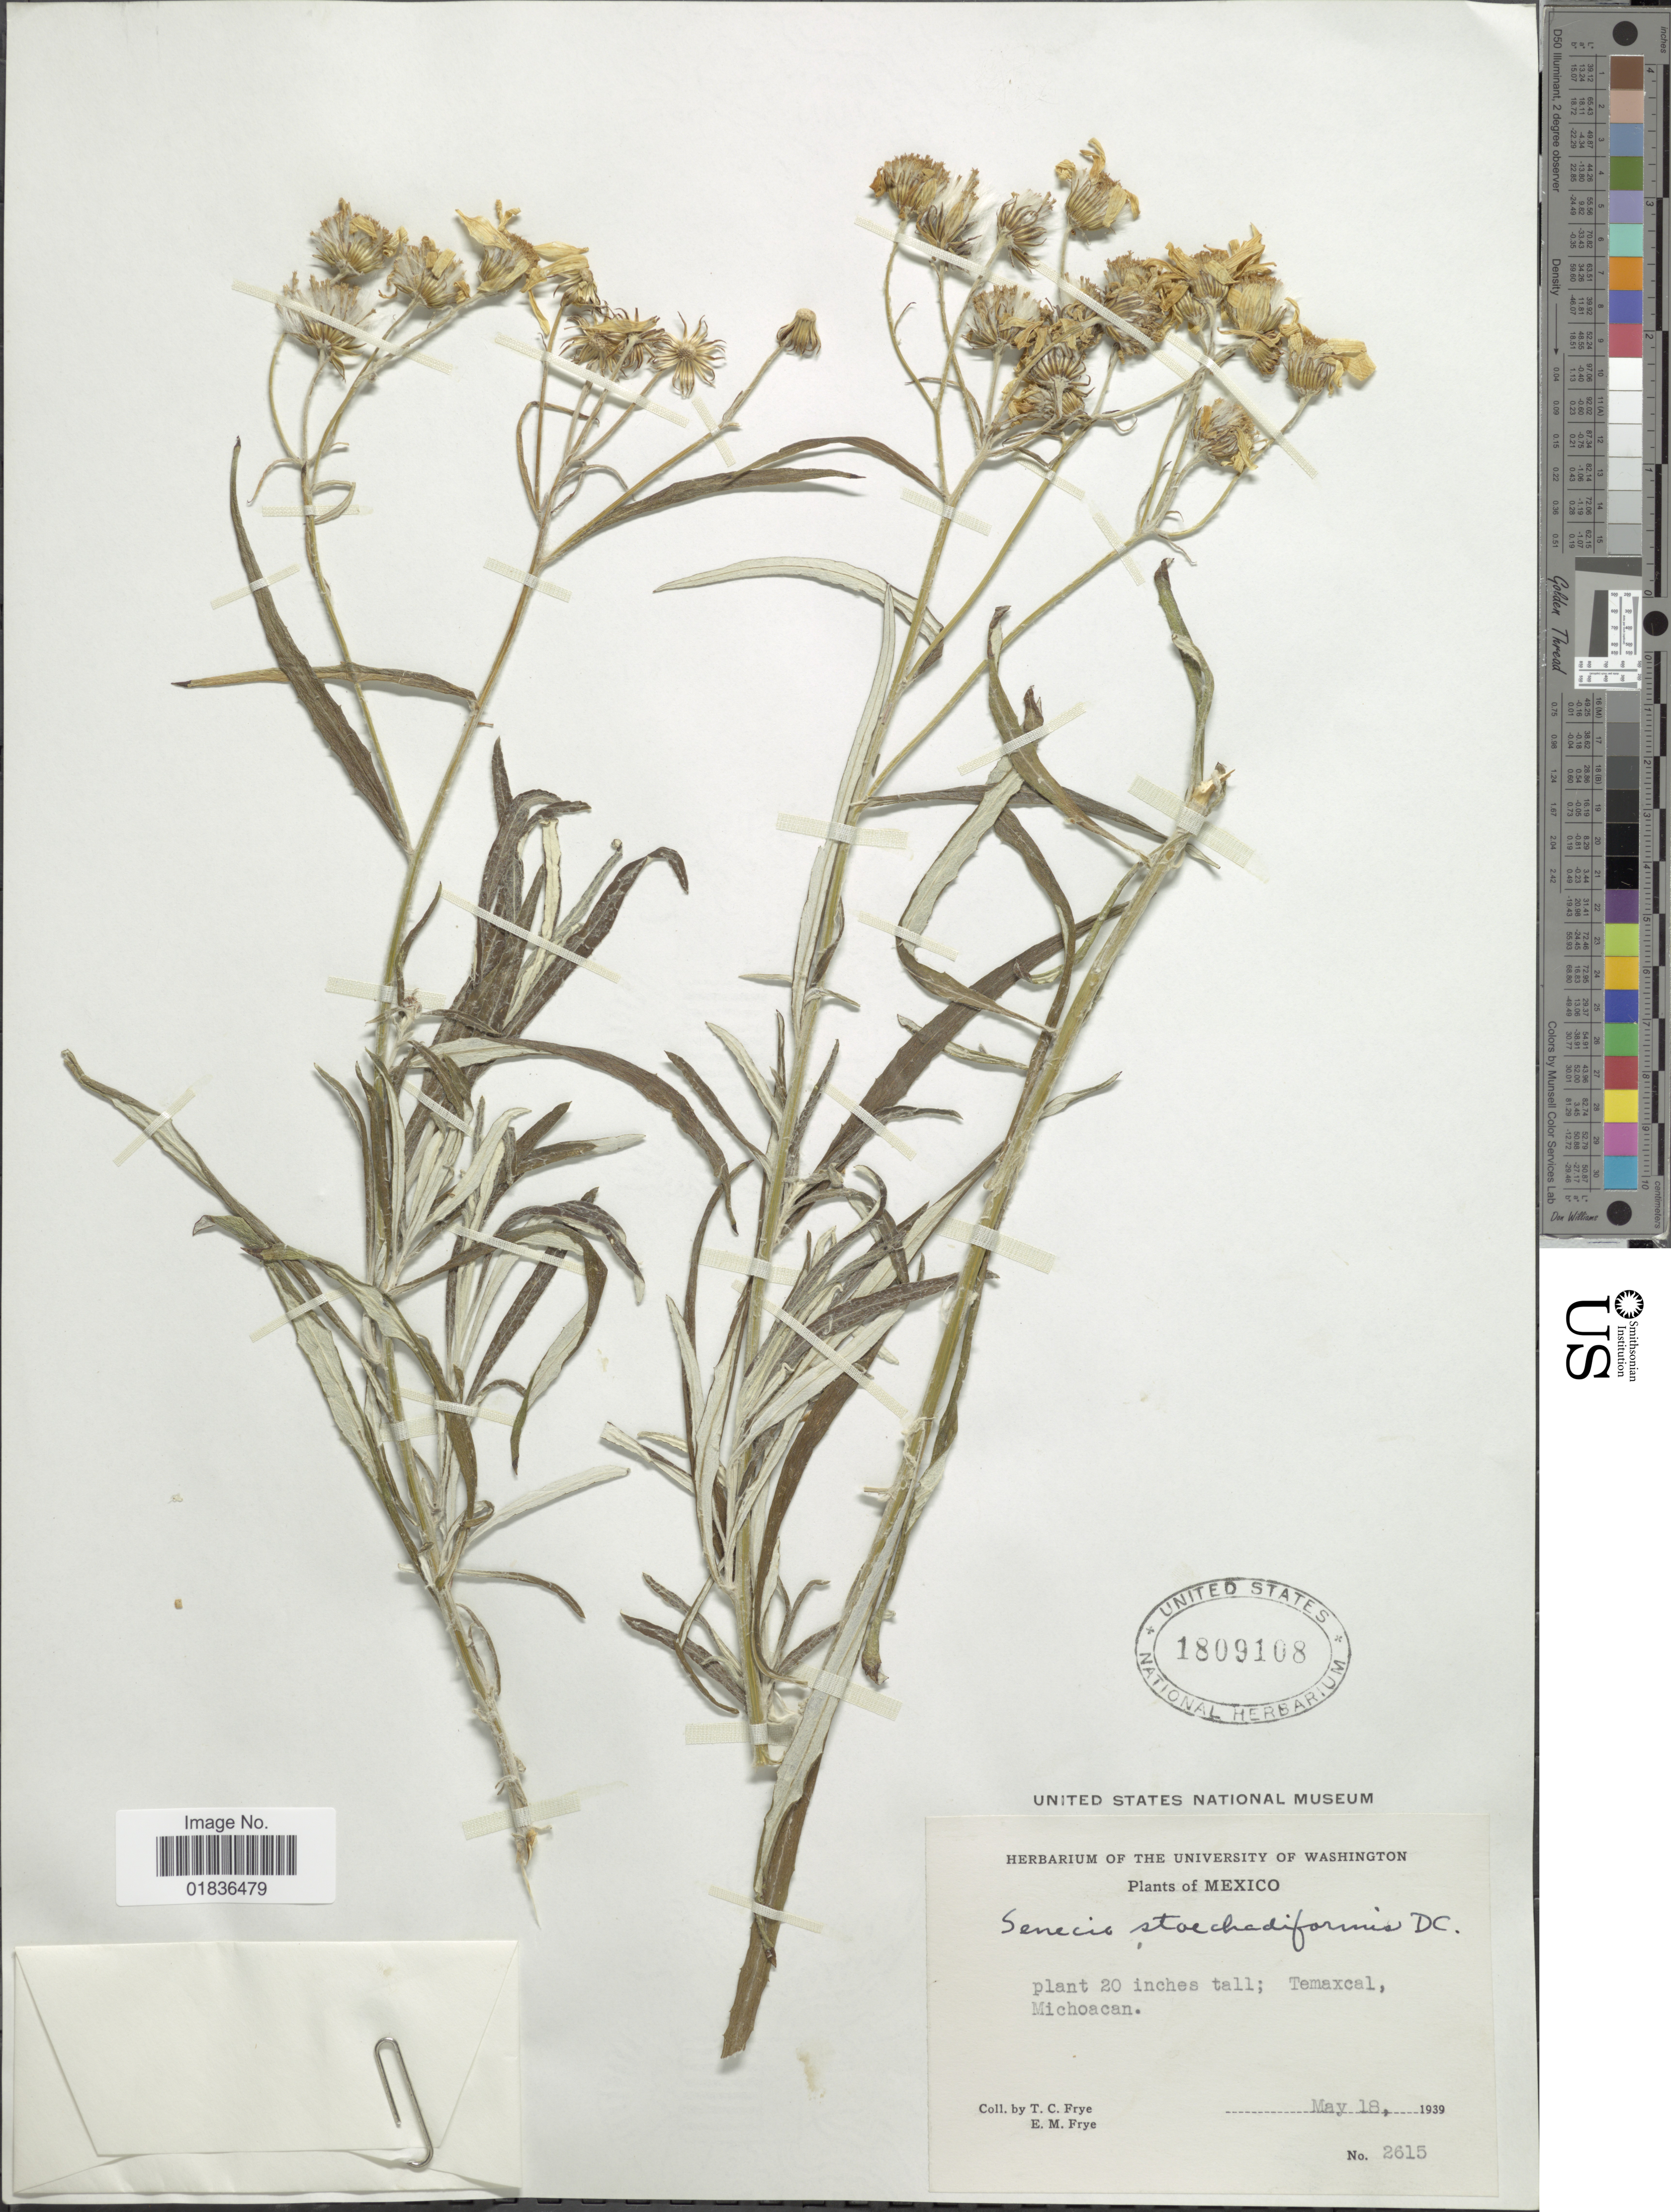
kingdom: Plantae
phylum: Tracheophyta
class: Magnoliopsida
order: Asterales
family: Asteraceae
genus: Senecio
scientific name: Senecio stoechadiformis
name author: DC.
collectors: T. C. Frye & E. Frye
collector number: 2615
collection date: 1939-05-18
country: Mexico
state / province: Michoacán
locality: Temaxcal.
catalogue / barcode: US 1809108